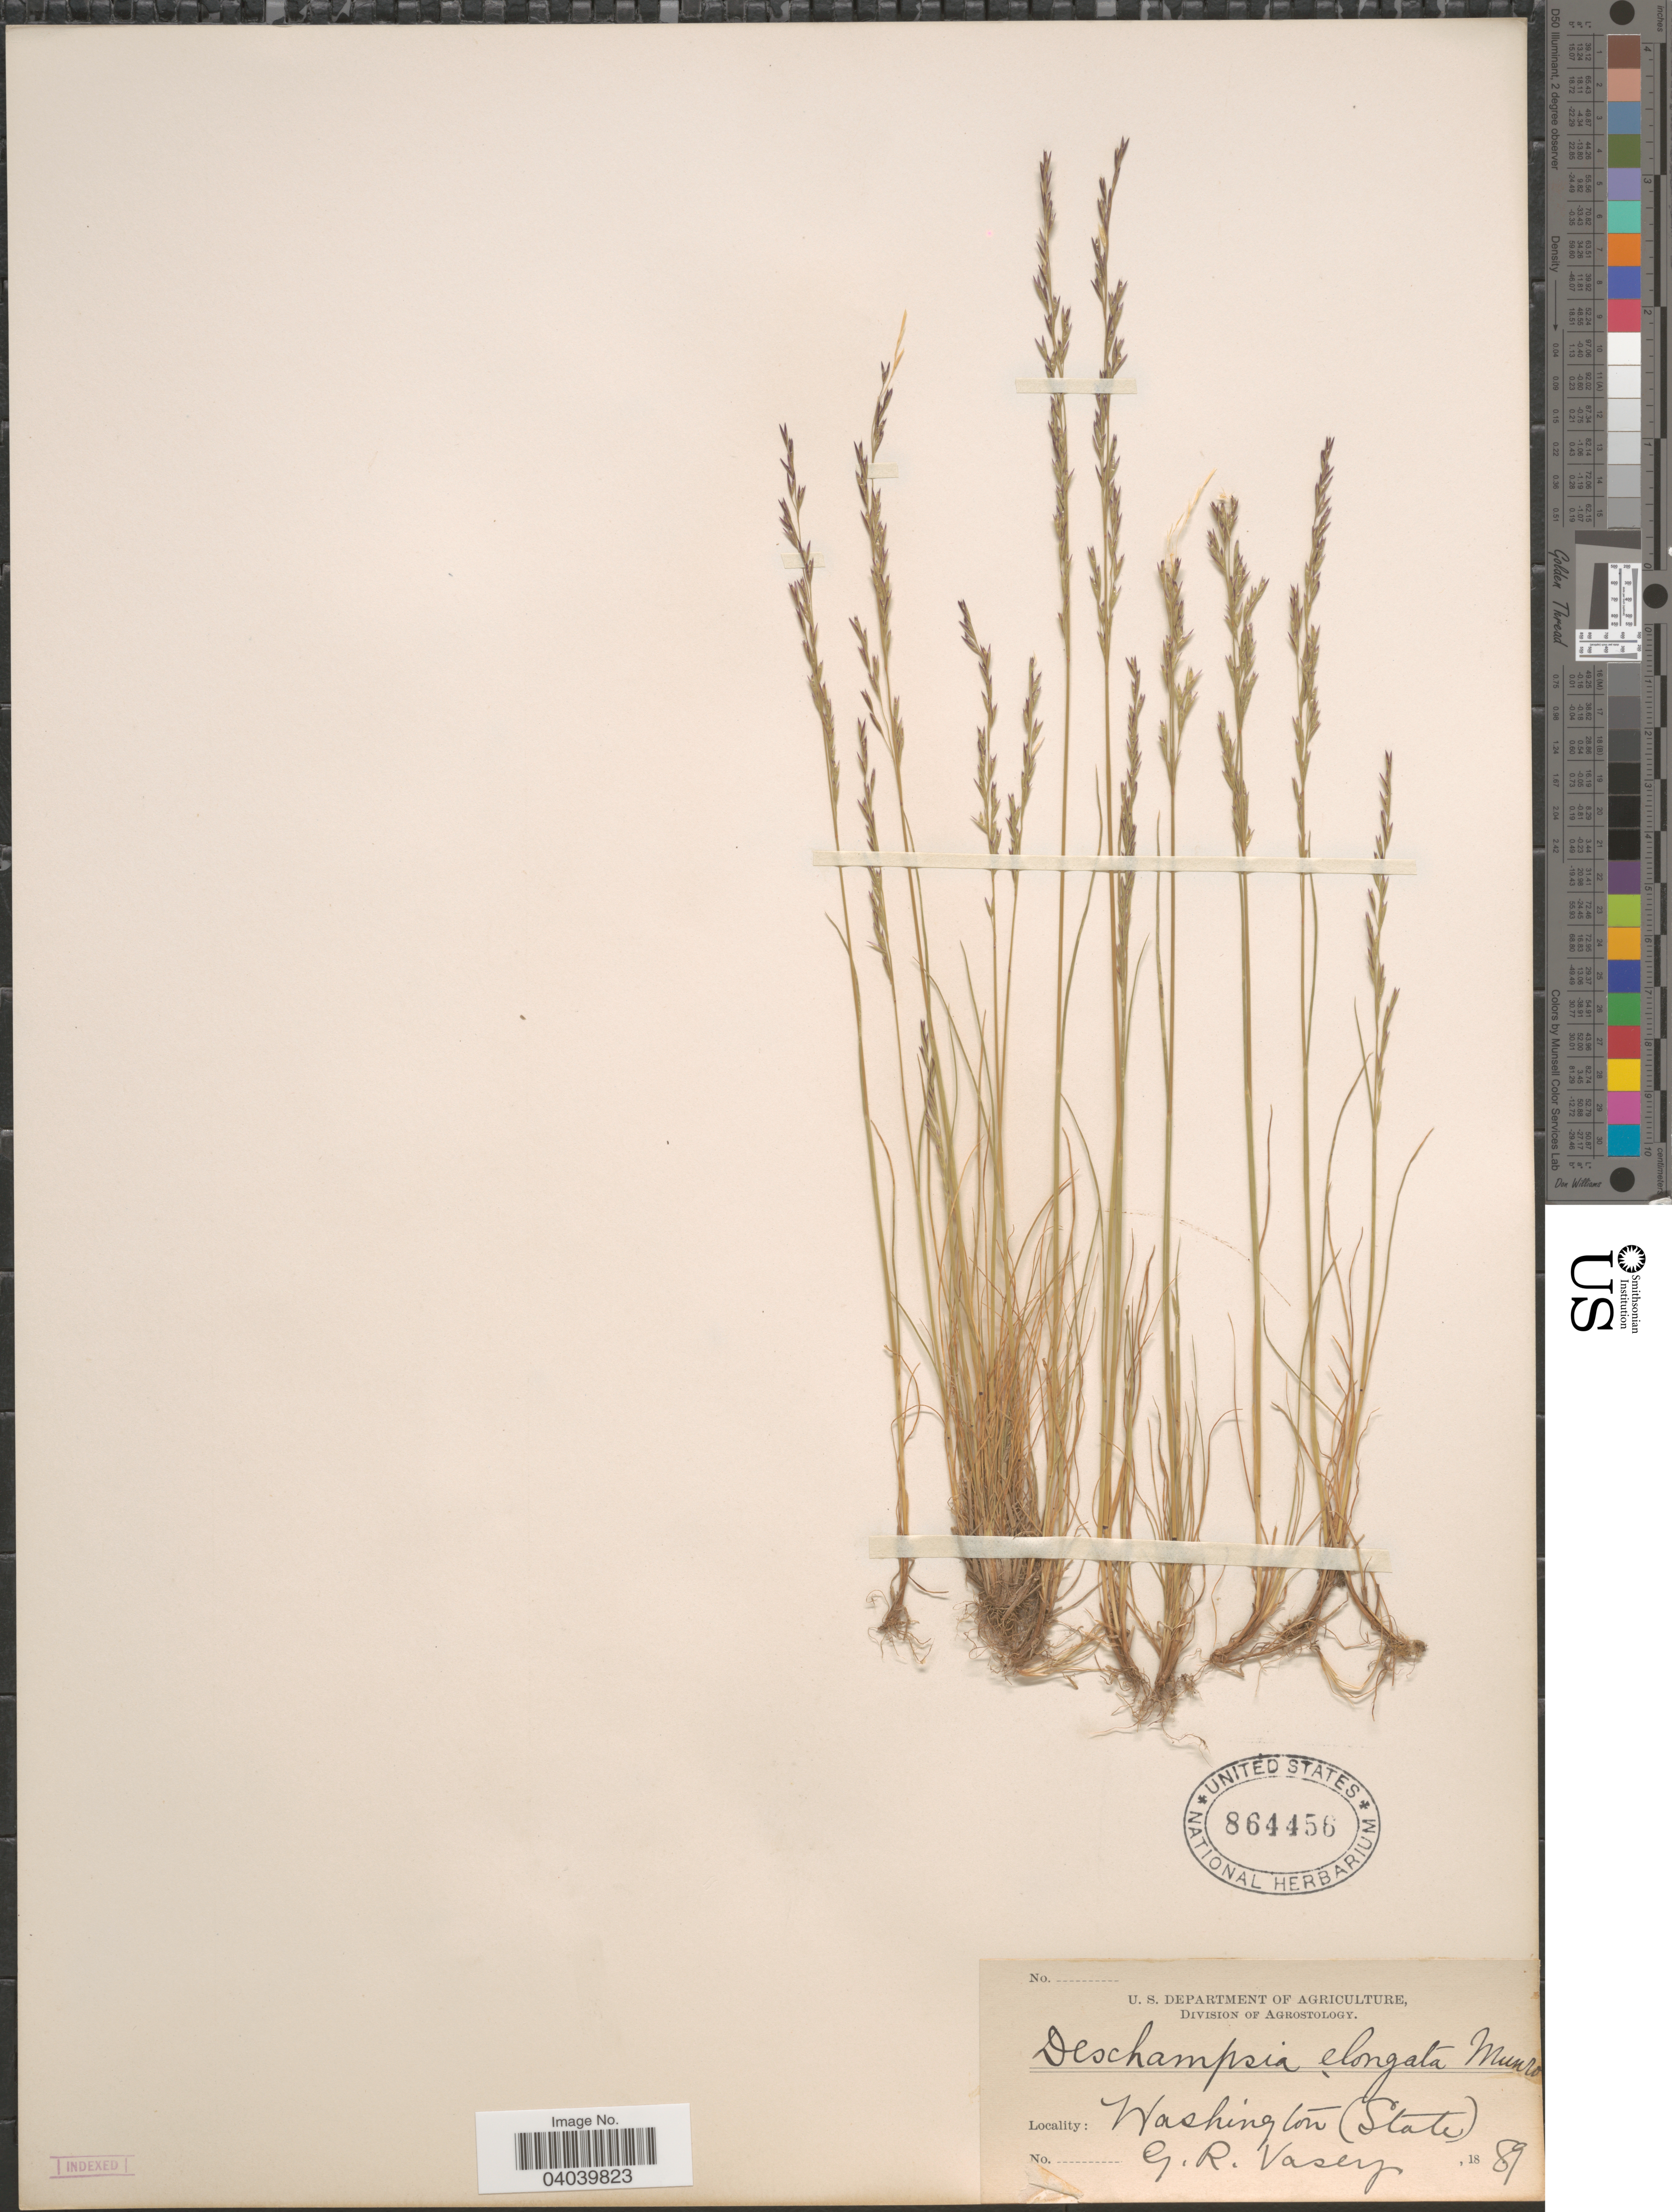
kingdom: Plantae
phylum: Tracheophyta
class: Liliopsida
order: Poales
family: Poaceae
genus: Deschampsia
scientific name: Deschampsia elongata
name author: (Hook.) Munro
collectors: G. R. Vasey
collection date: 1889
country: United States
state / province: Washington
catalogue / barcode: US 864456